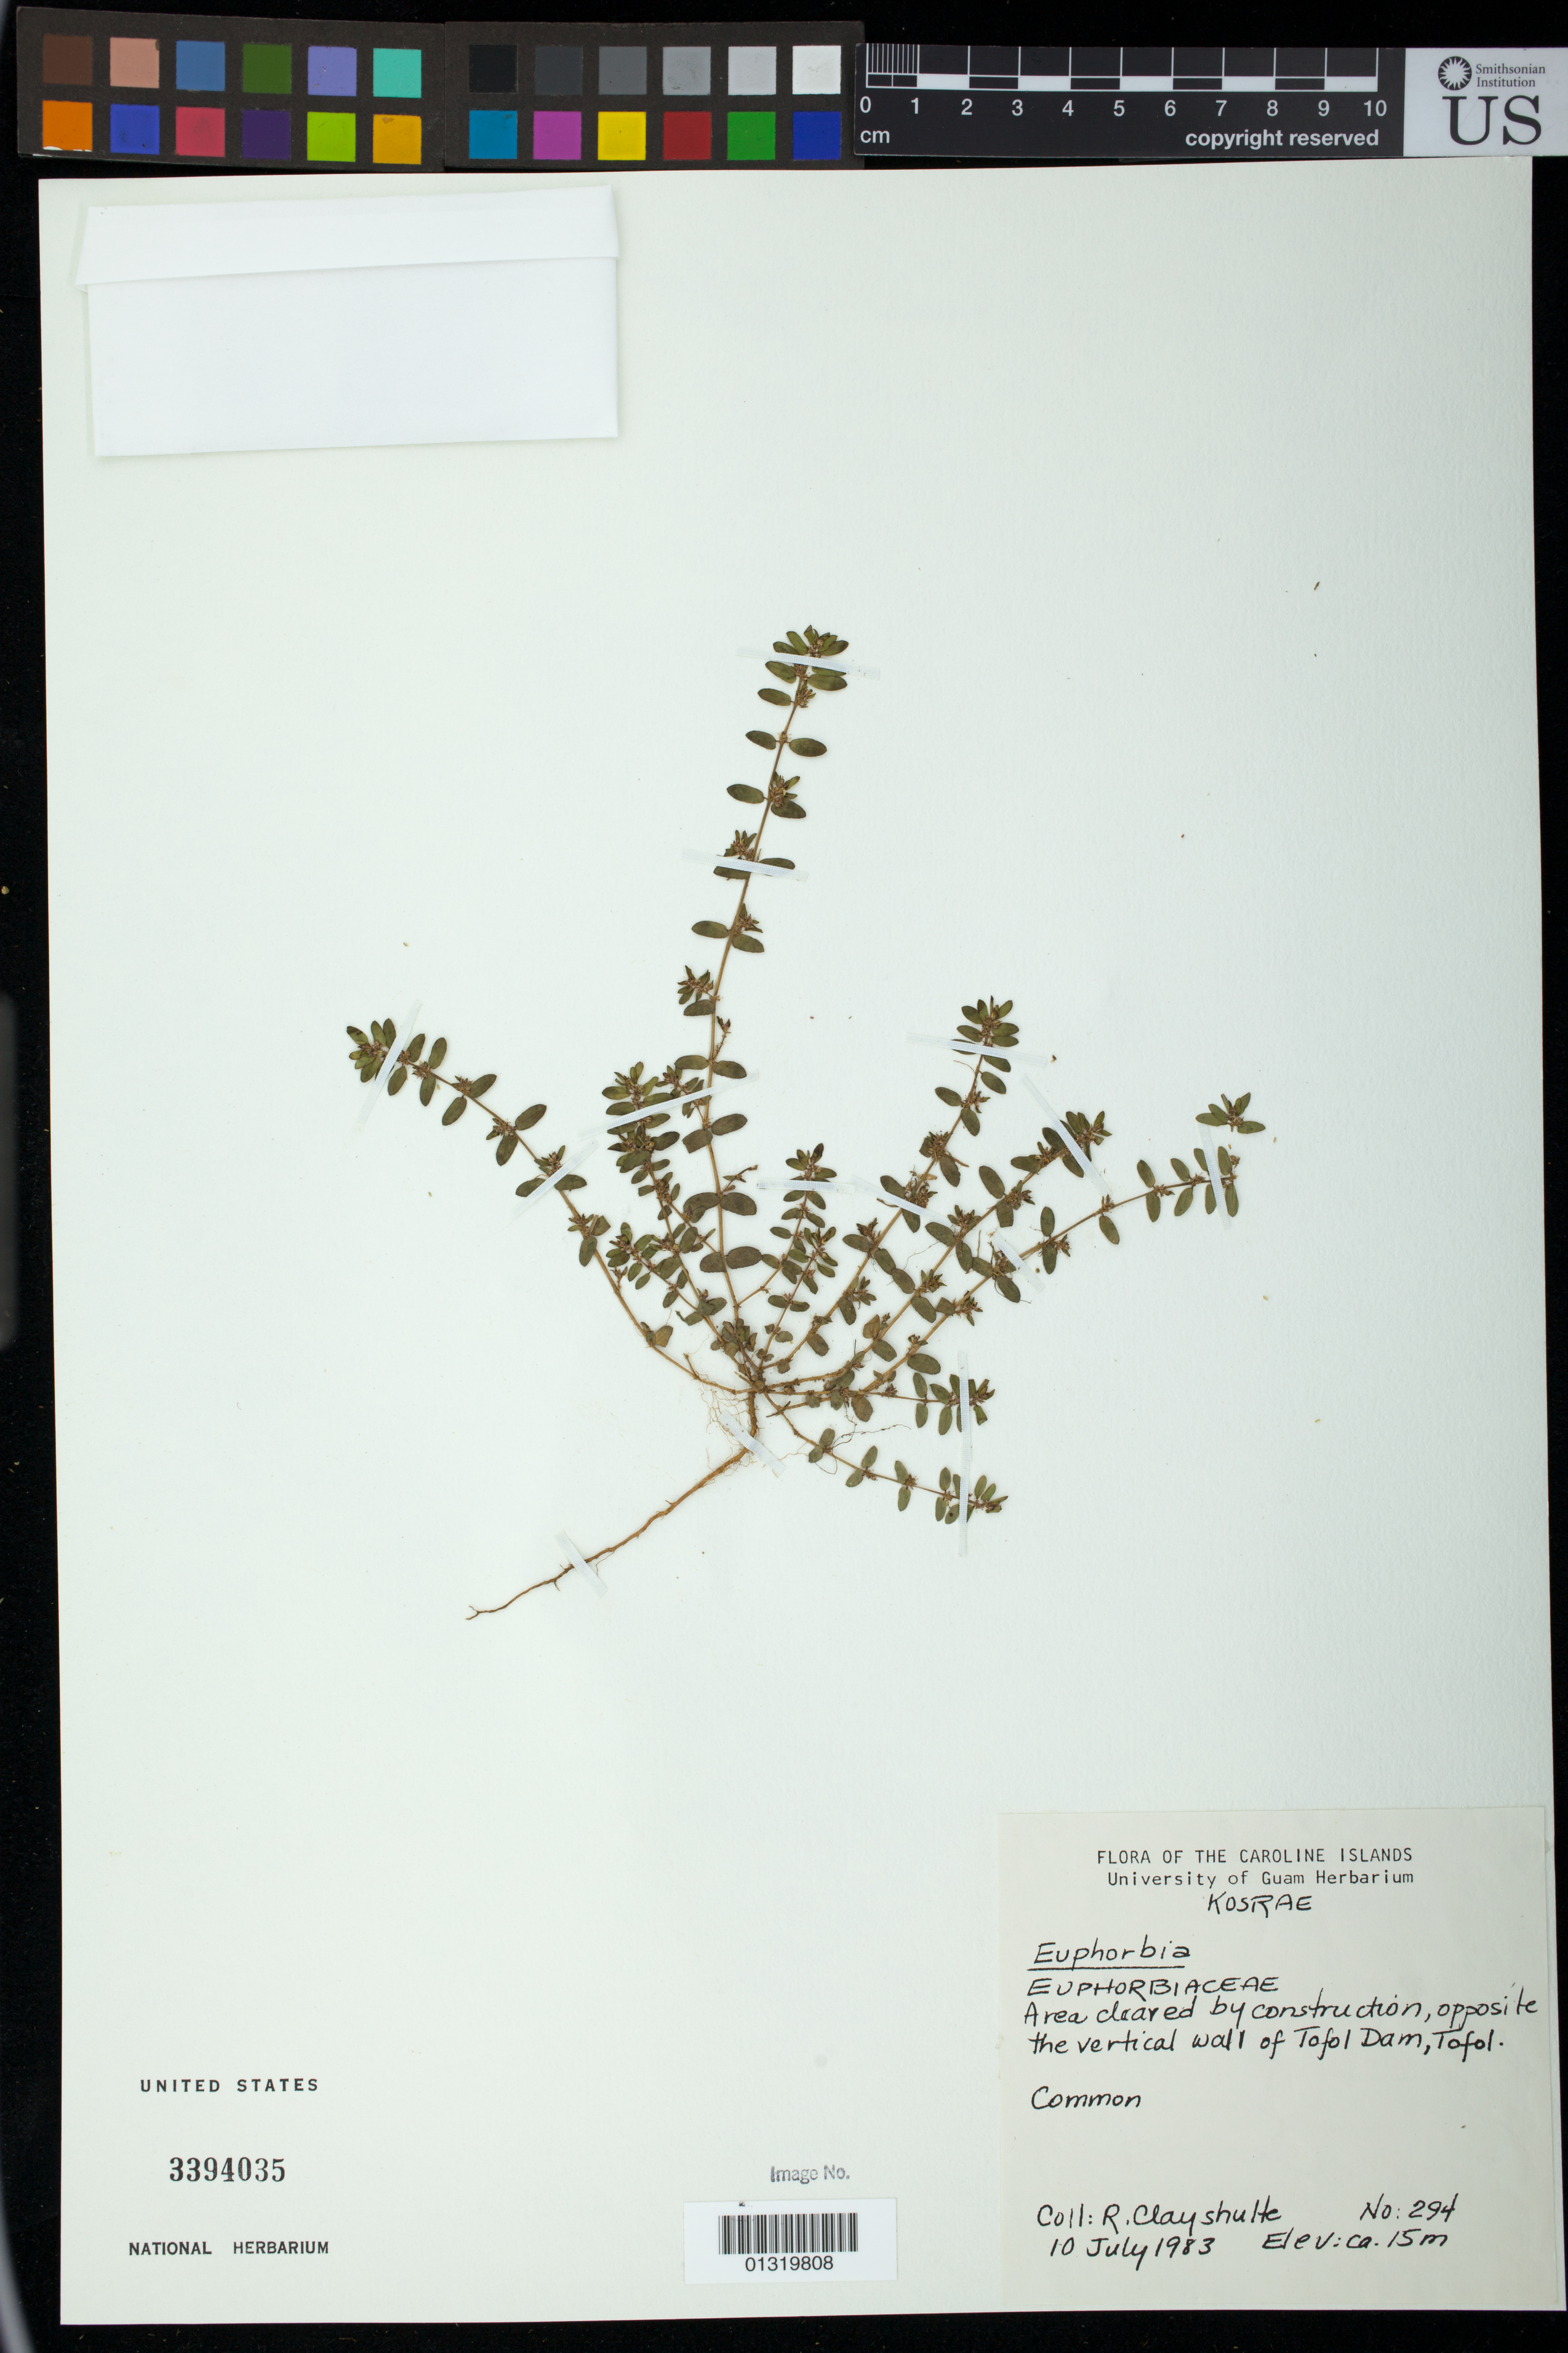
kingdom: Plantae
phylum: Tracheophyta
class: Magnoliopsida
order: Malpighiales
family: Euphorbiaceae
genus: Euphorbia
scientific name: Euphorbia sp.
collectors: R. Clayshulte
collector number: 294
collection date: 1983-07-10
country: Micronesia, Federated States of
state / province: Kosrae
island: Kosrae [Kusaie]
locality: Area cleared by construction, opposite the vertical wall of Tofol Dam, Tofol.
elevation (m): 15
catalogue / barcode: US 3394035